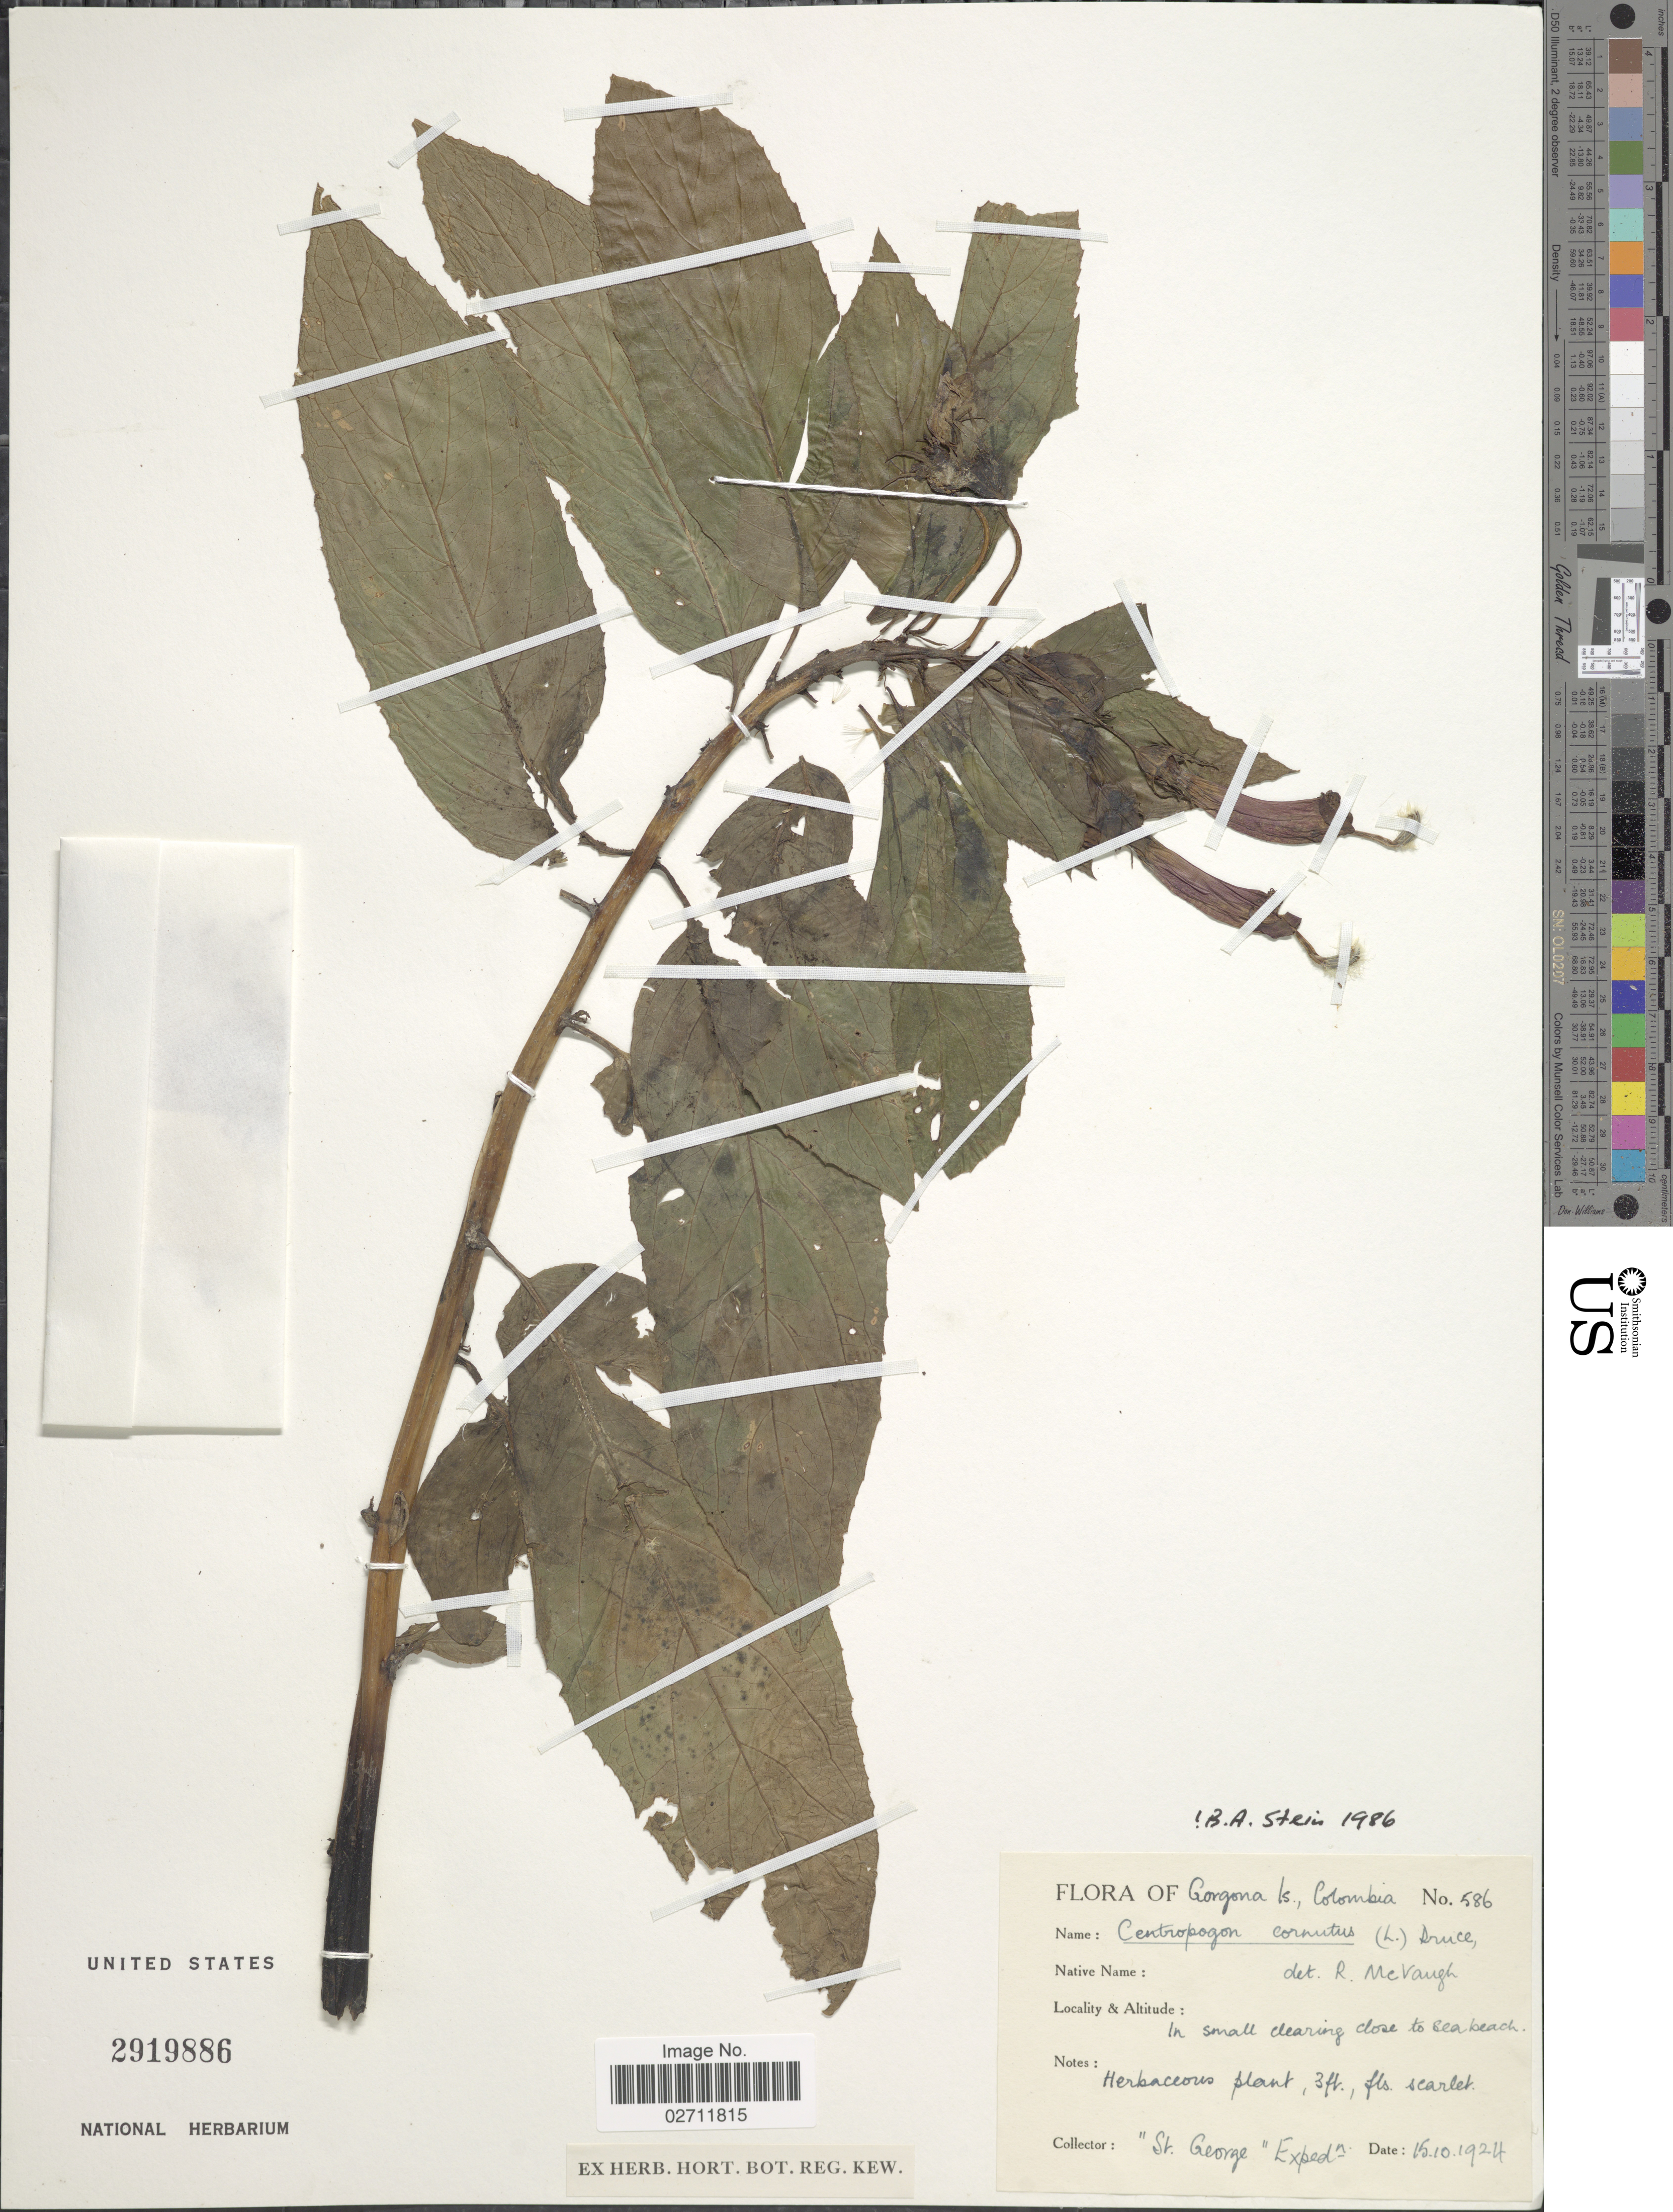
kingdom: Plantae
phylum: Tracheophyta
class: Magnoliopsida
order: Asterales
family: Campanulaceae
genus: Centropogon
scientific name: Centropogon cornutus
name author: (L.) Druce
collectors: St. George Exped.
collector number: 586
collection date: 1924-10-15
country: Colombia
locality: Gorgona Is., close to beach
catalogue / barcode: US 291986